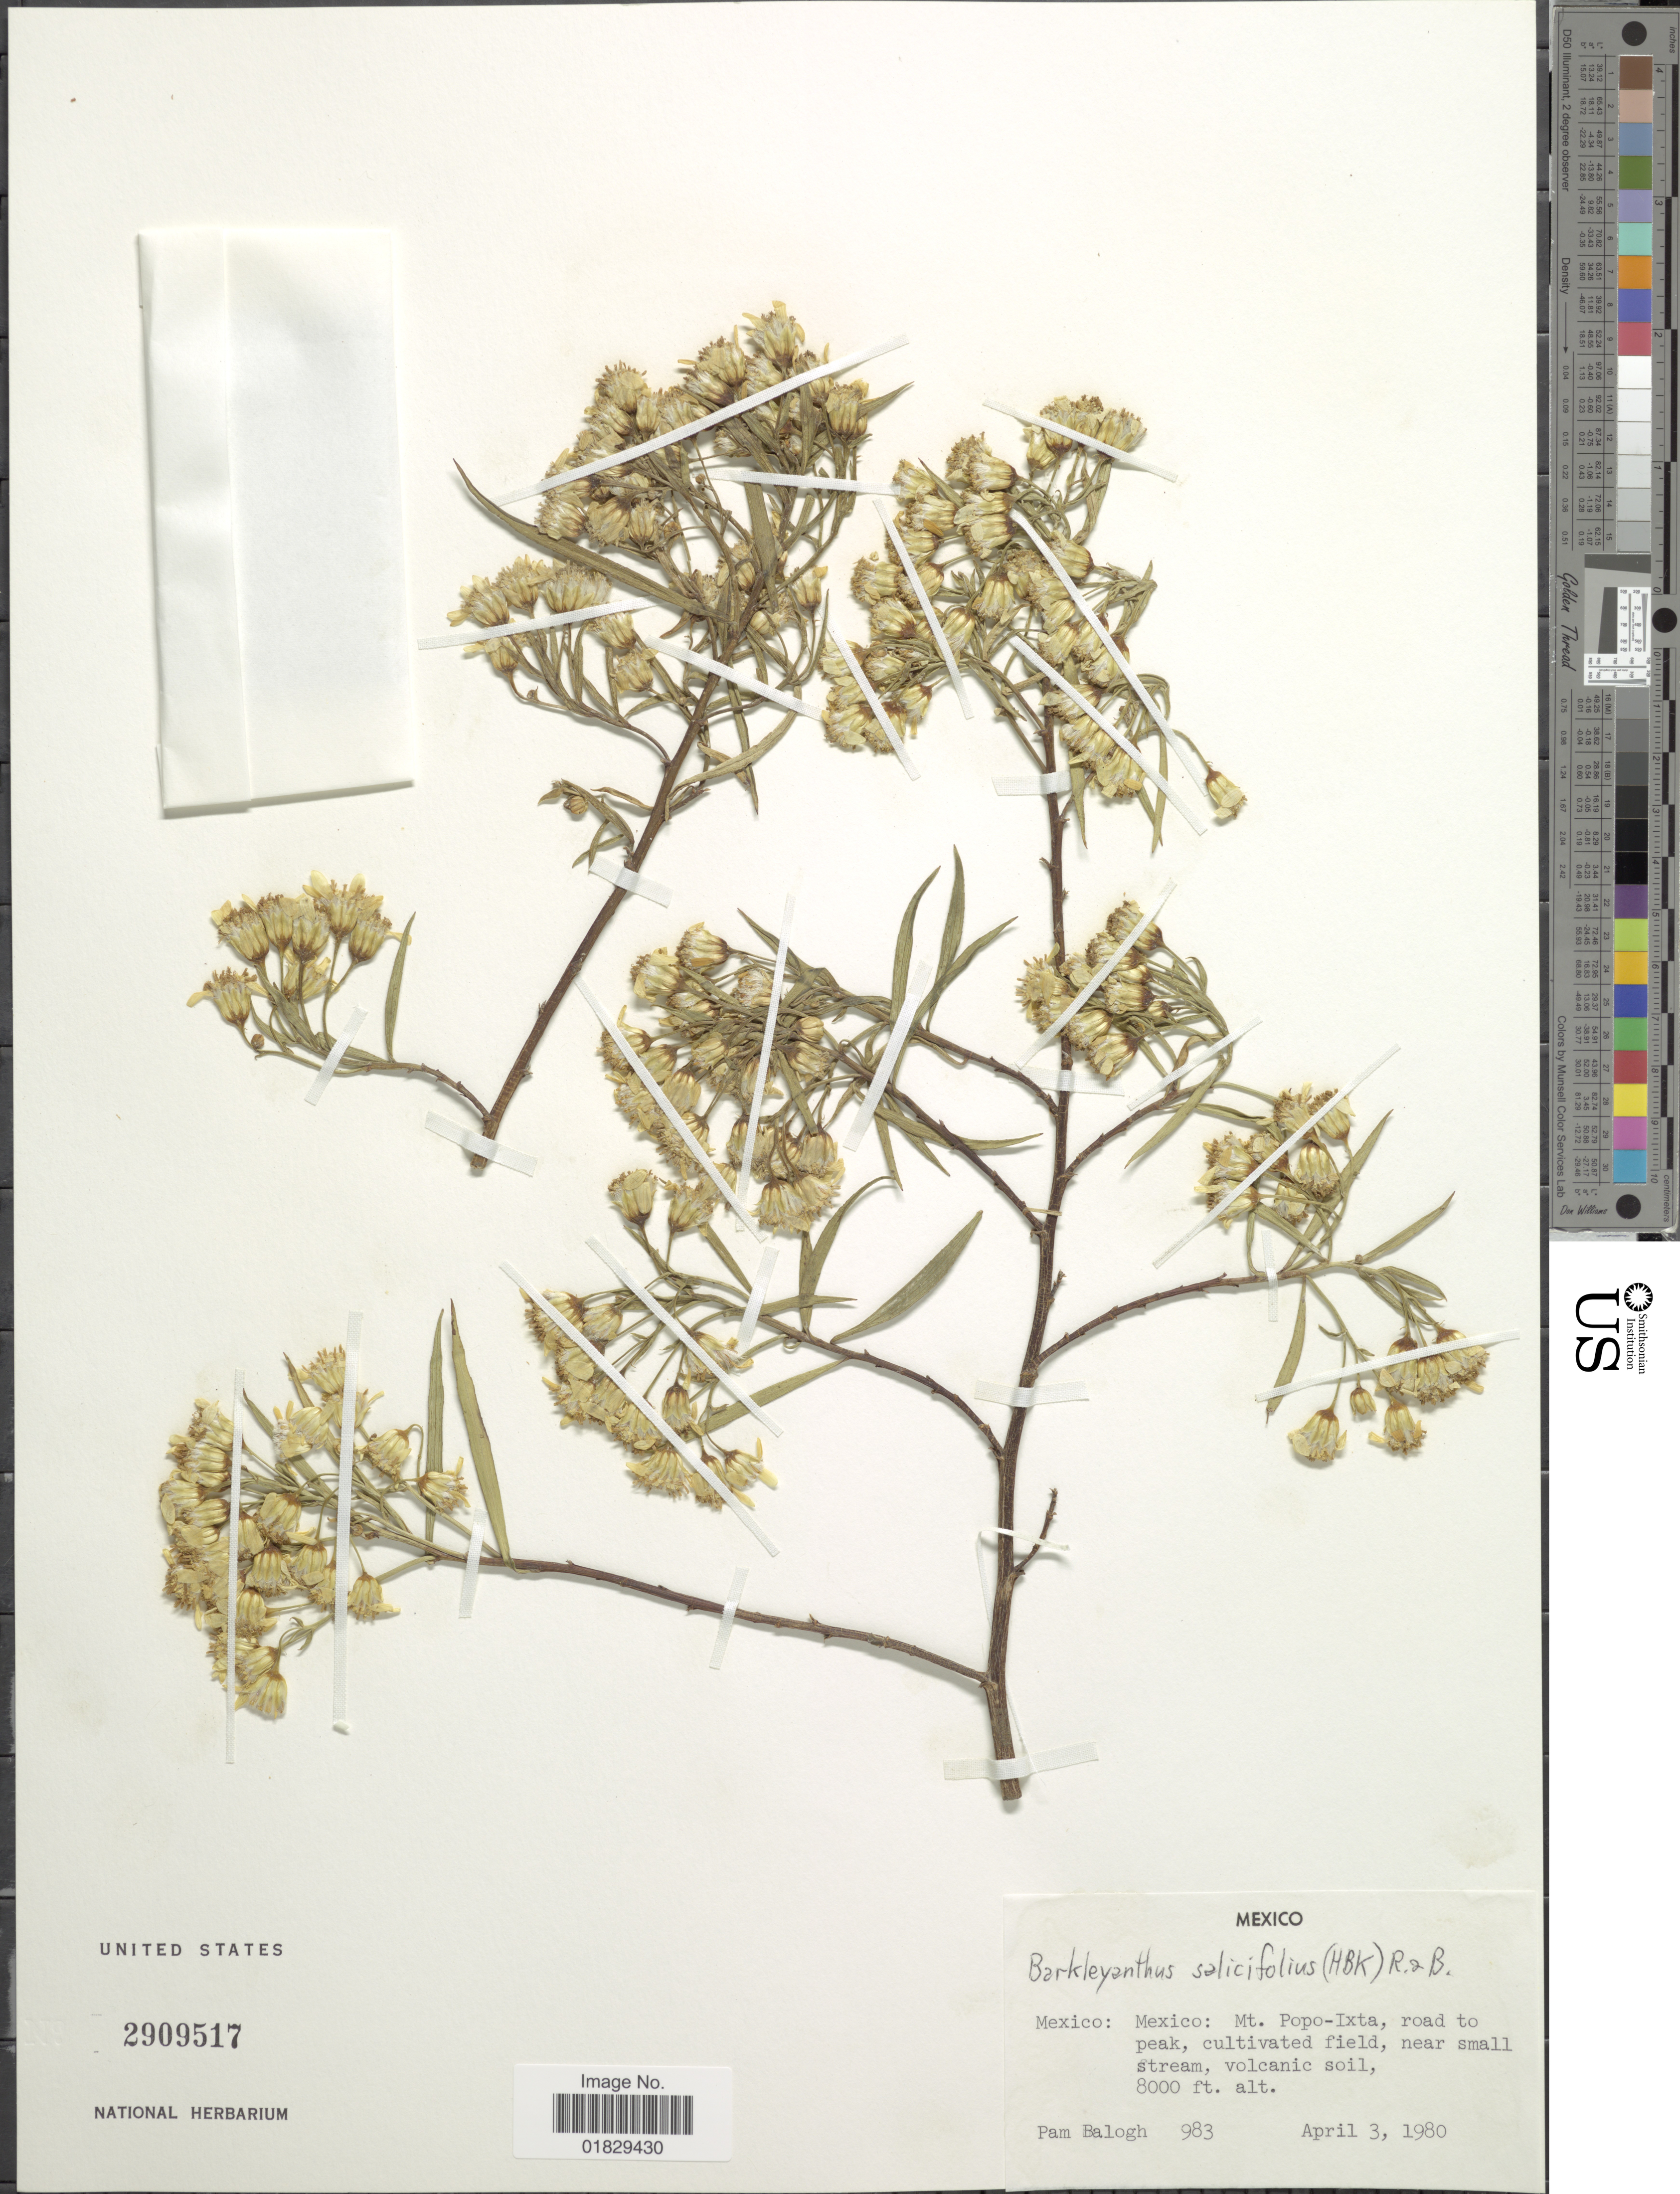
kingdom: Plantae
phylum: Tracheophyta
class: Magnoliopsida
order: Asterales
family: Asteraceae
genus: Barkleyanthus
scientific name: Barkleyanthus salicifolius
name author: (Kunth) H. Rob. & Brettell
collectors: P. Balogh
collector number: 983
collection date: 1980-04-03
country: Mexico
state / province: México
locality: Mexico: Mexico: Mt. Popo-Ixta, road to peak, cultivated field, near small stream, volcanic soil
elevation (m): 2438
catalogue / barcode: US 2909517